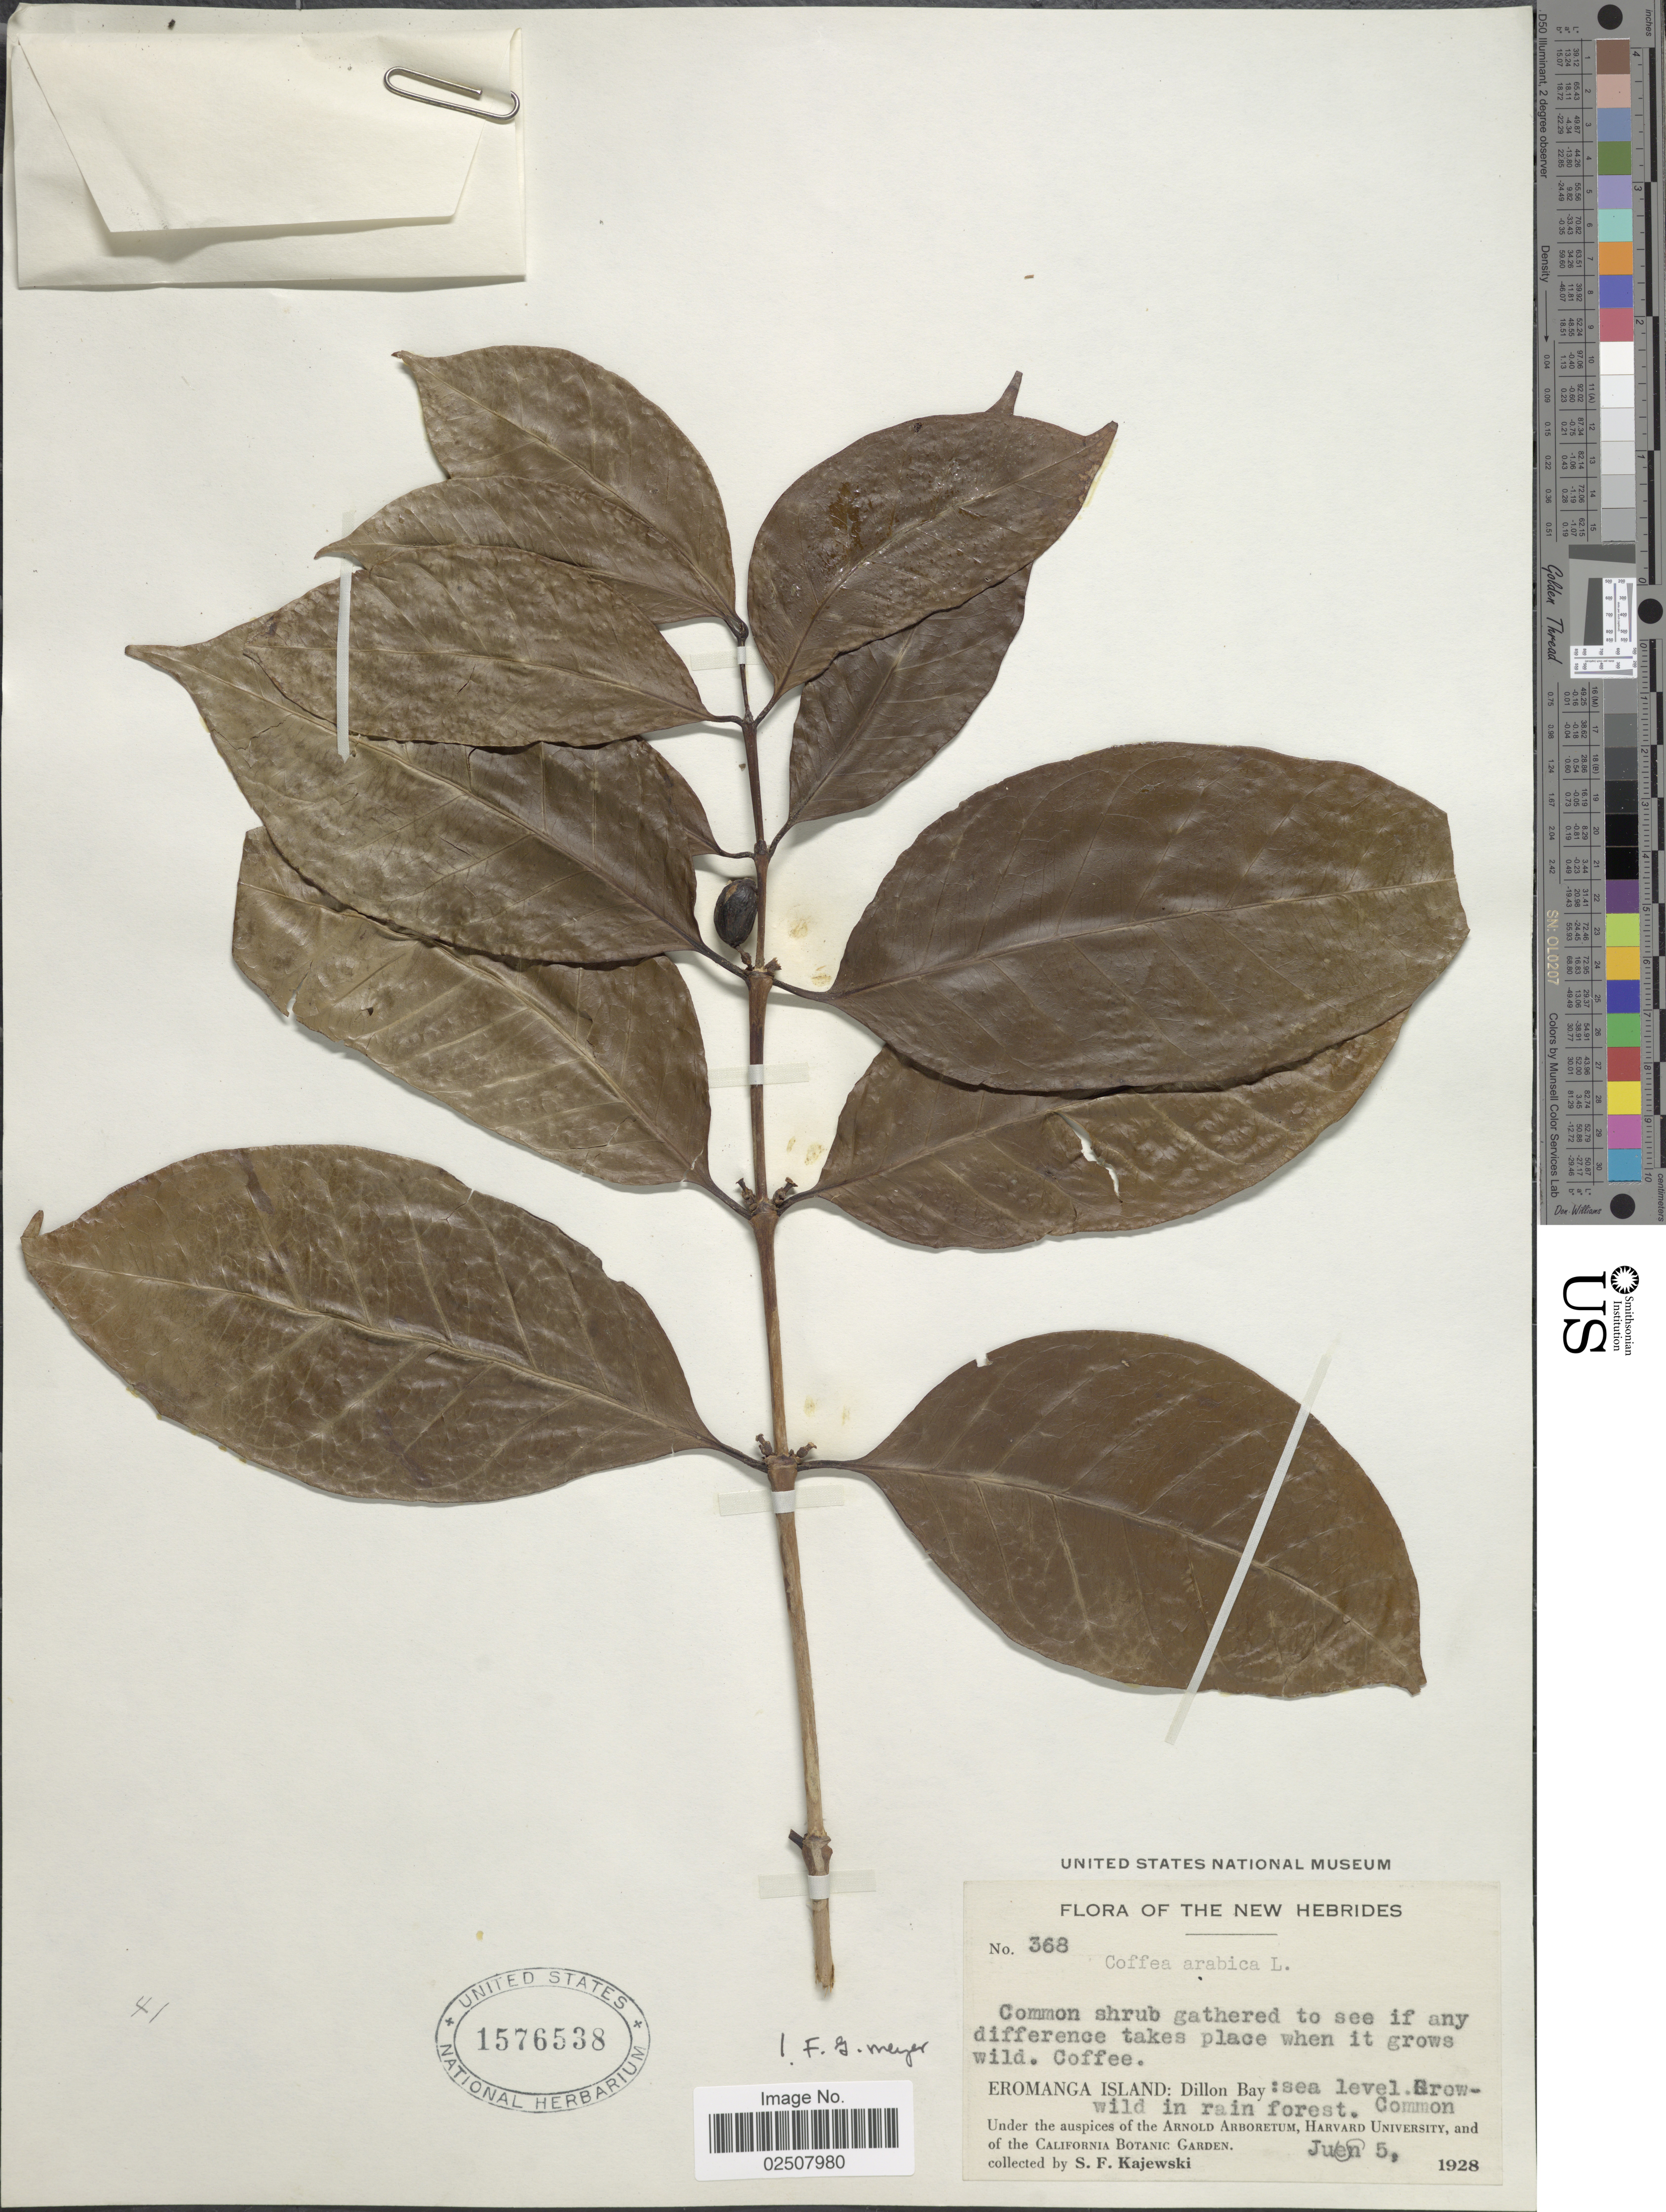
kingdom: Plantae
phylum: Tracheophyta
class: Magnoliopsida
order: Gentianales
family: Rubiaceae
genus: Coffea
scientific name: Coffea arabica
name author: L.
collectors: S. Kajewski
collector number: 368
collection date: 1928-06-05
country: Vanuatu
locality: The New Hebrides, Eromanga Island: Dillon Bay: Growwild in rain forest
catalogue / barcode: US 1576538